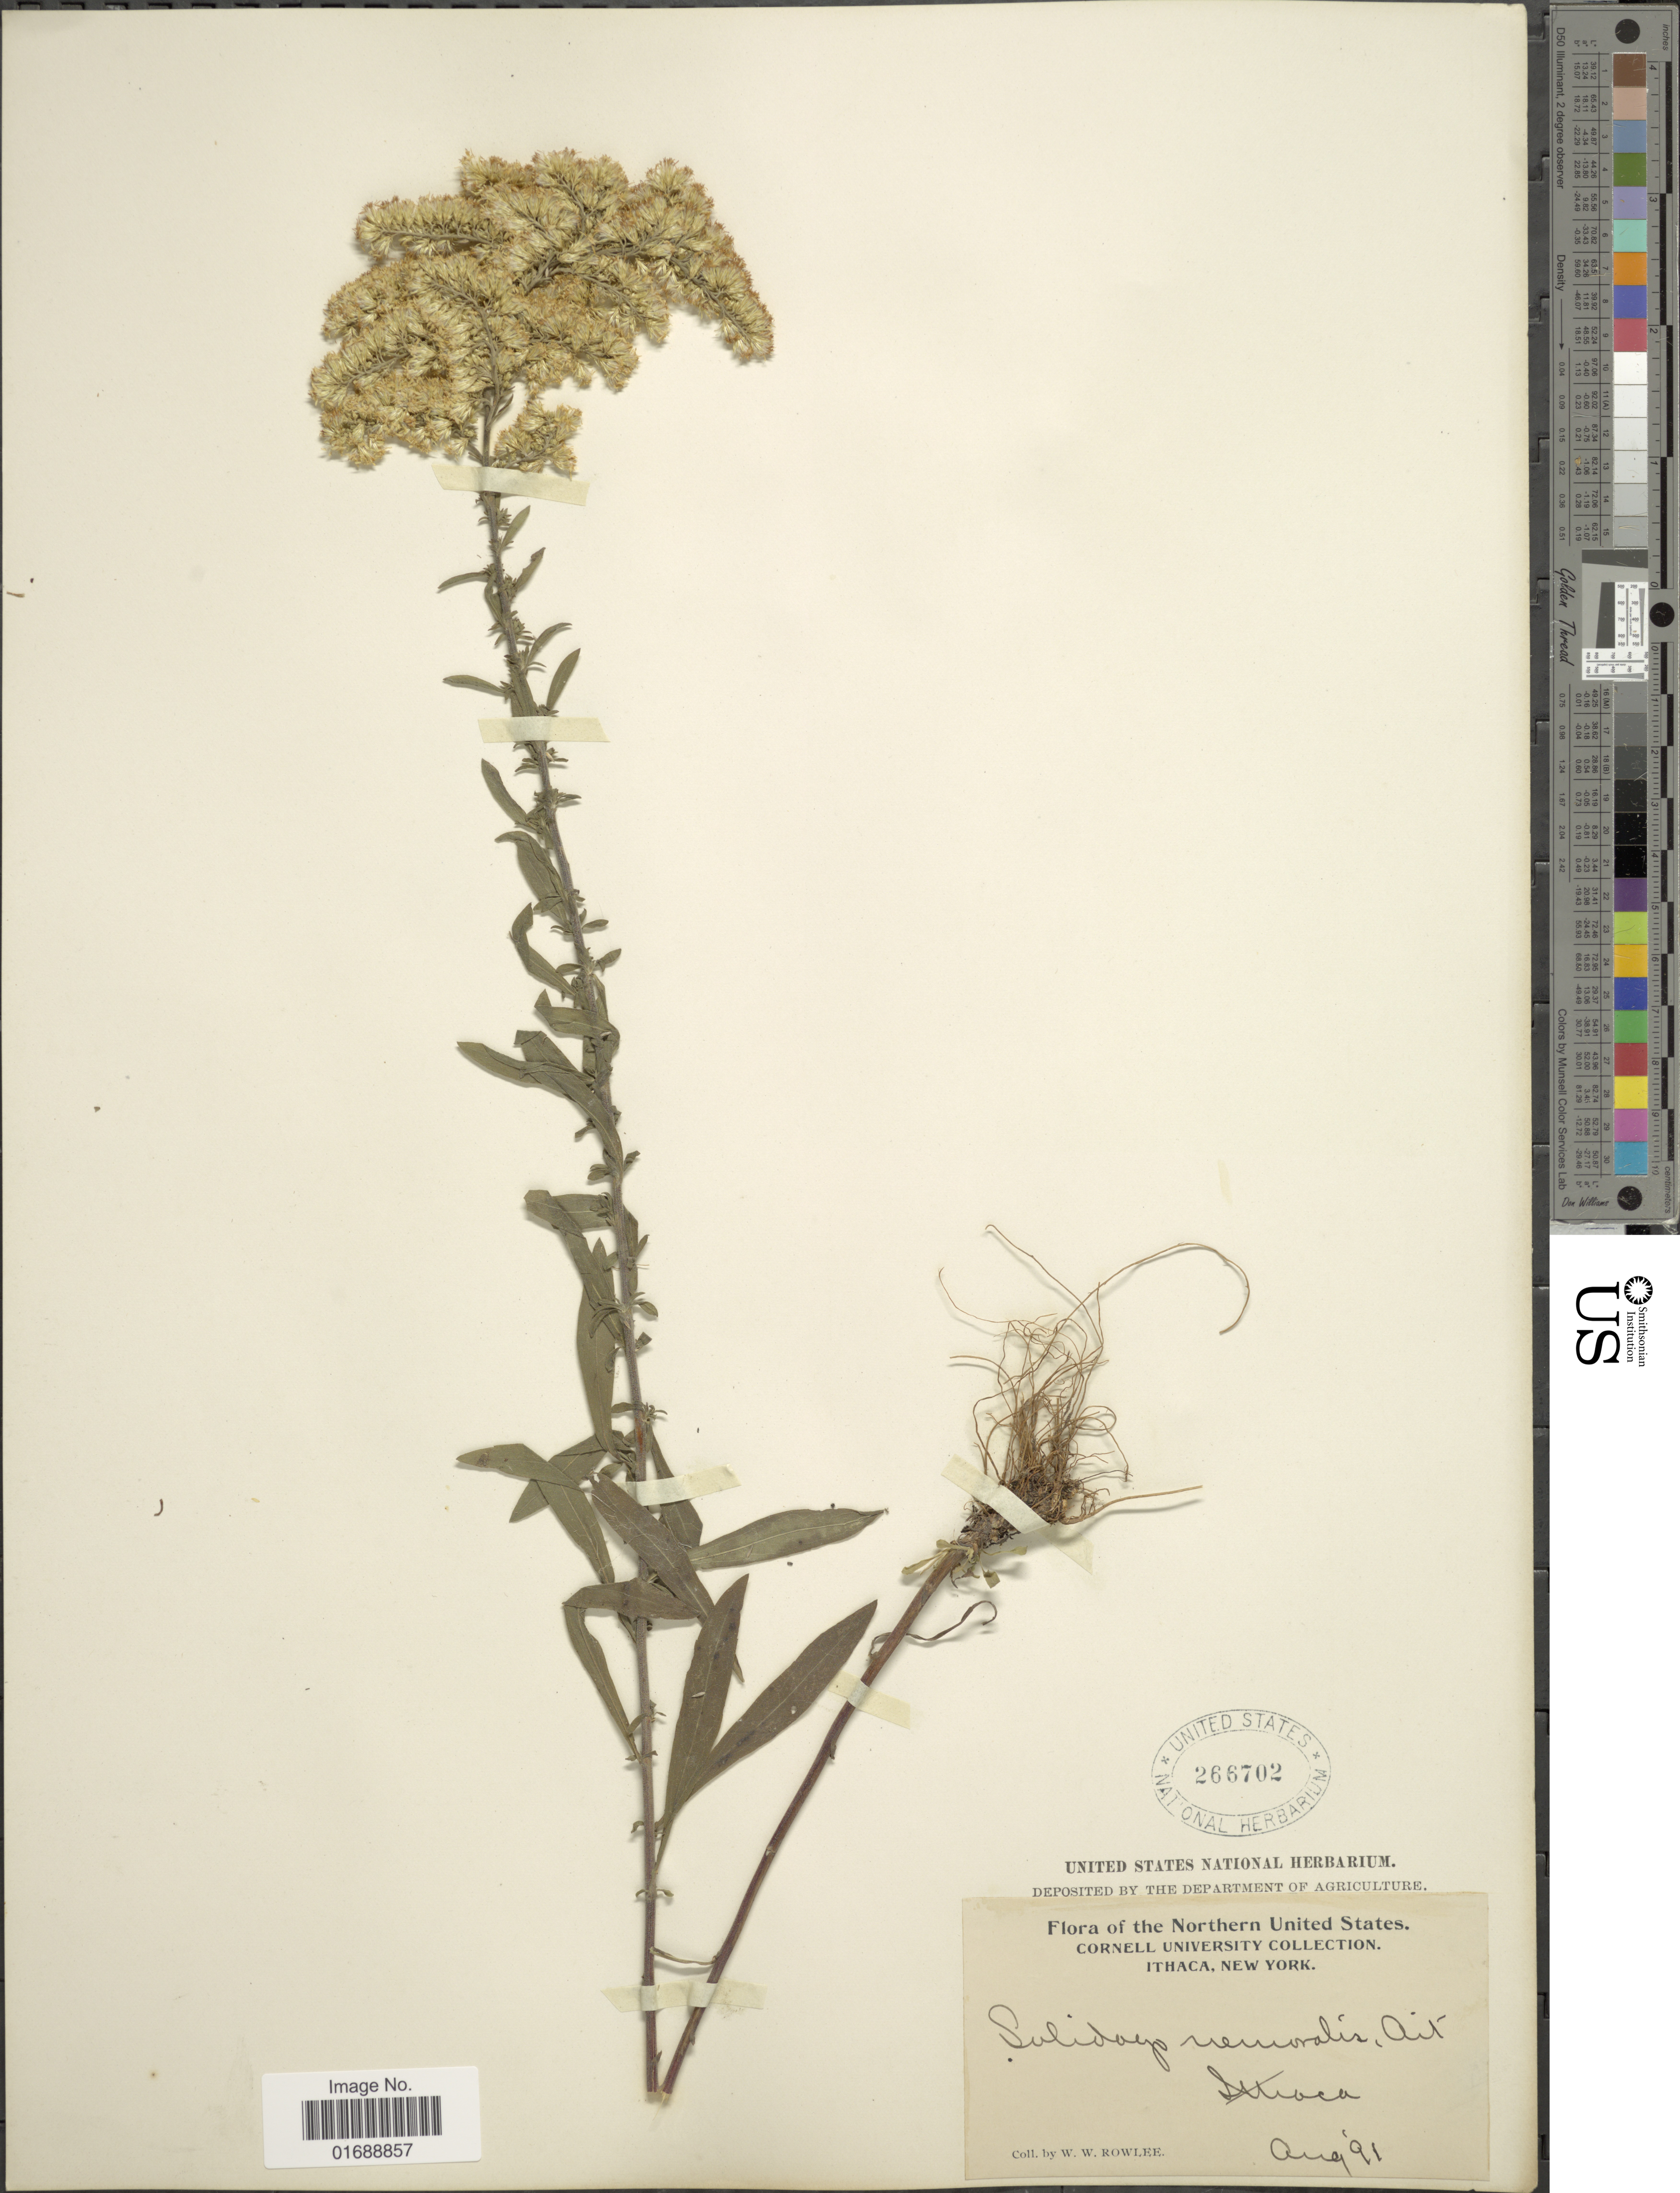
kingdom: Plantae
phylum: Tracheophyta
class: Magnoliopsida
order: Asterales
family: Asteraceae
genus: Solidago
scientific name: Solidago nemoralis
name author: Aiton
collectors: W. W. Rowlee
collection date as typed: Transcribed d/m/y: /8/91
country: United States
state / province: New York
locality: Ithaca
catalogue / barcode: US 266702